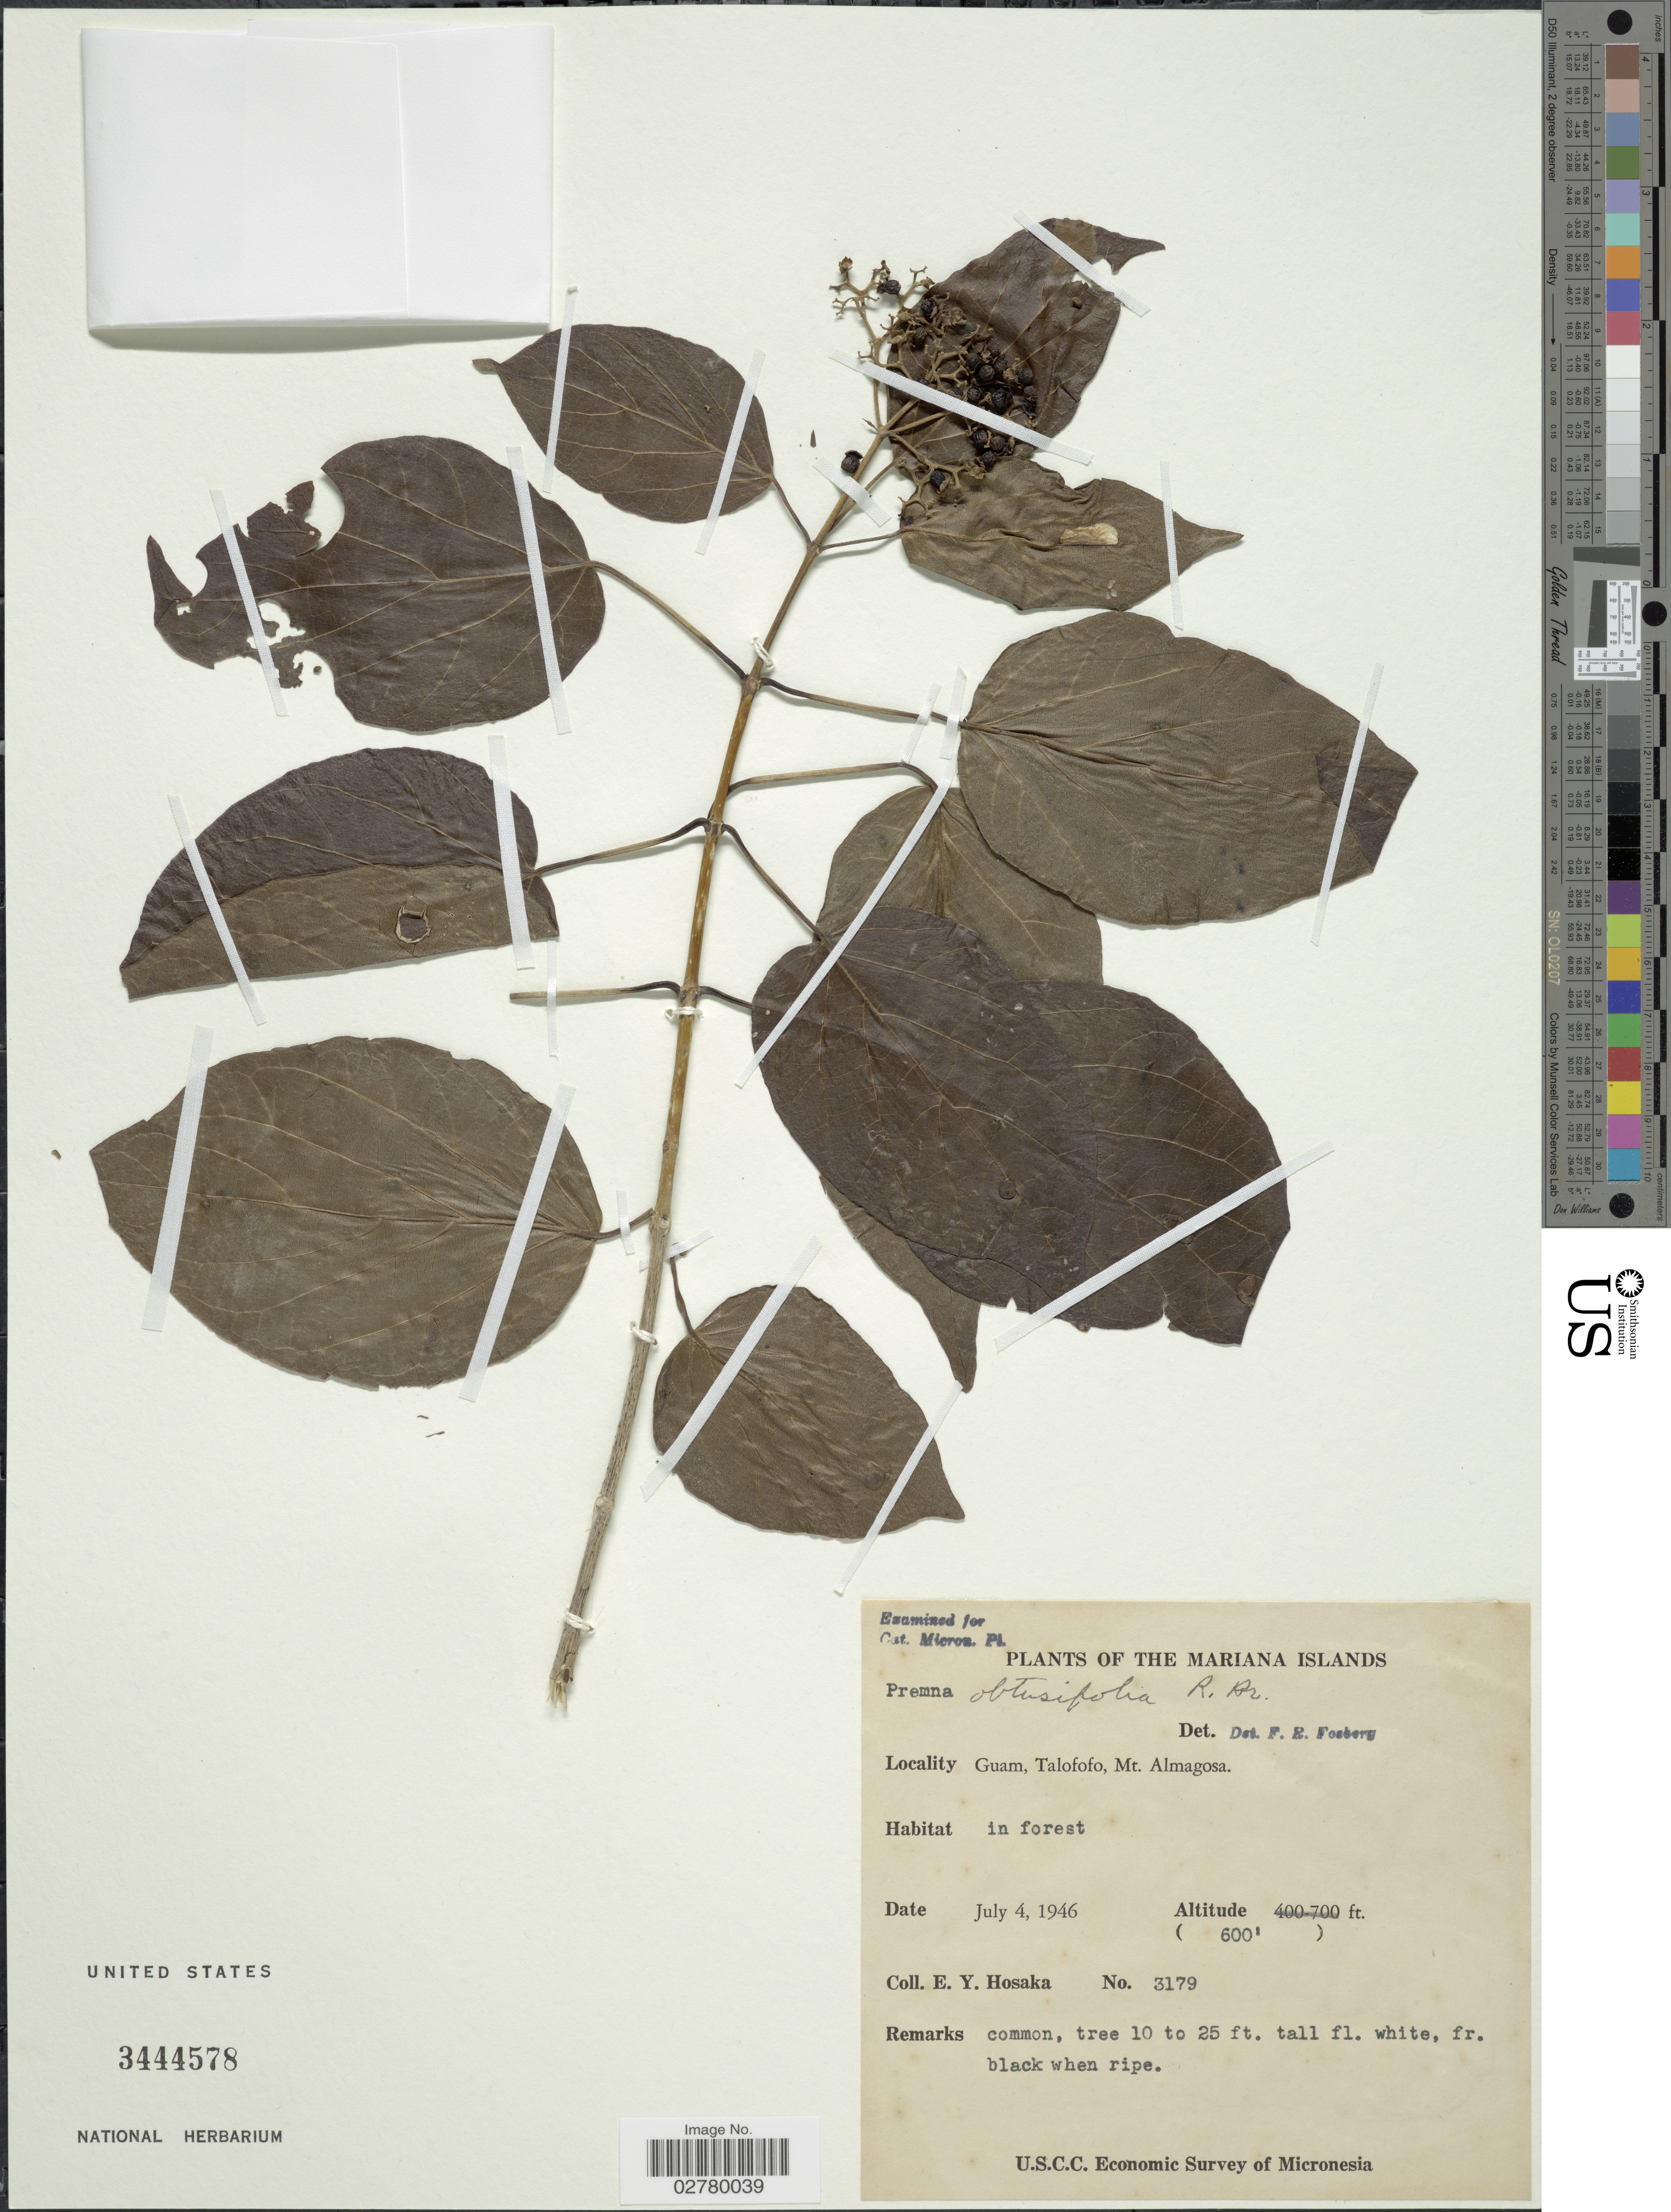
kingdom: Plantae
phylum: Tracheophyta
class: Magnoliopsida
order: Lamiales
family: Lamiaceae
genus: Premna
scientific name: Premna obtusifolia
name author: R. Br.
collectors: E. Y. Hosaka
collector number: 3179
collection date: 1946-07-04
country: Guam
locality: The Mariana Islands. Talofofo, Mt. Almagosa.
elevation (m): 183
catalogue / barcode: US 3444578